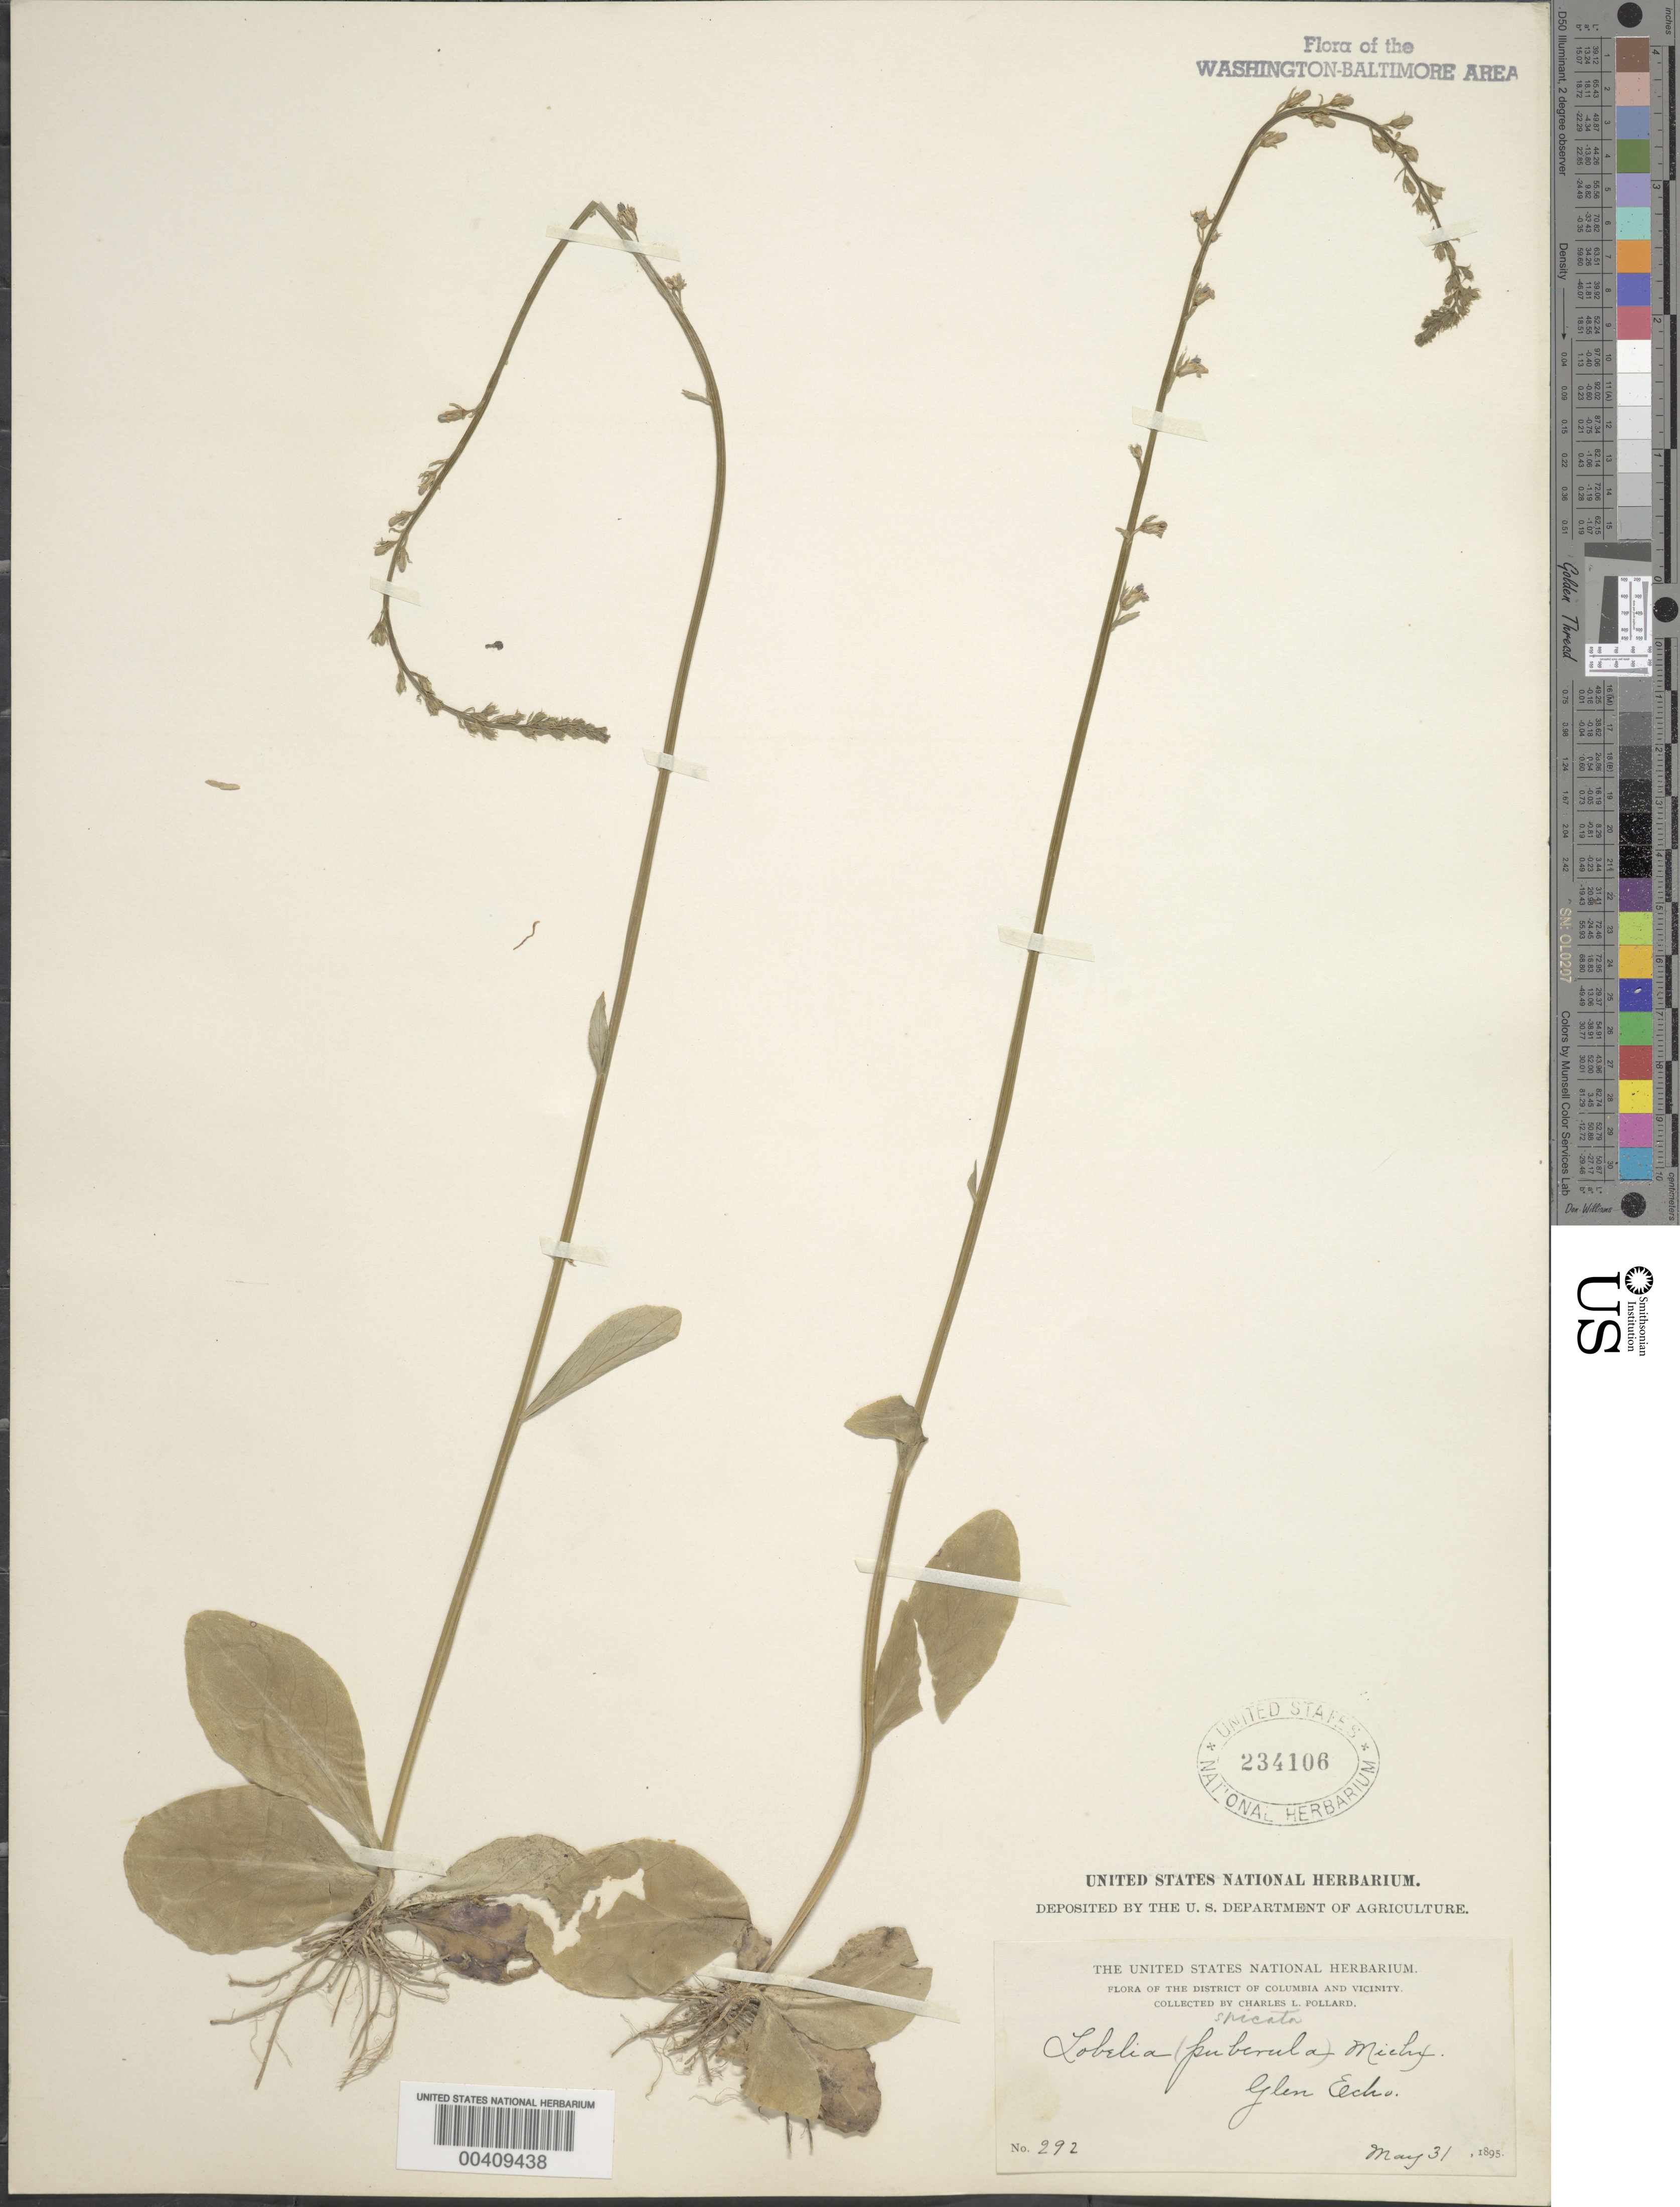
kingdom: Plantae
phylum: Tracheophyta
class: Magnoliopsida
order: Asterales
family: Campanulaceae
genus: Lobelia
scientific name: Lobelia spicata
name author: Lam.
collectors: C. L. Pollard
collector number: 292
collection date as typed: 31 May 1895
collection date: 1895-05-31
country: United States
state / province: Maryland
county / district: Montgomery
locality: Glen Echo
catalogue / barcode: US 234106